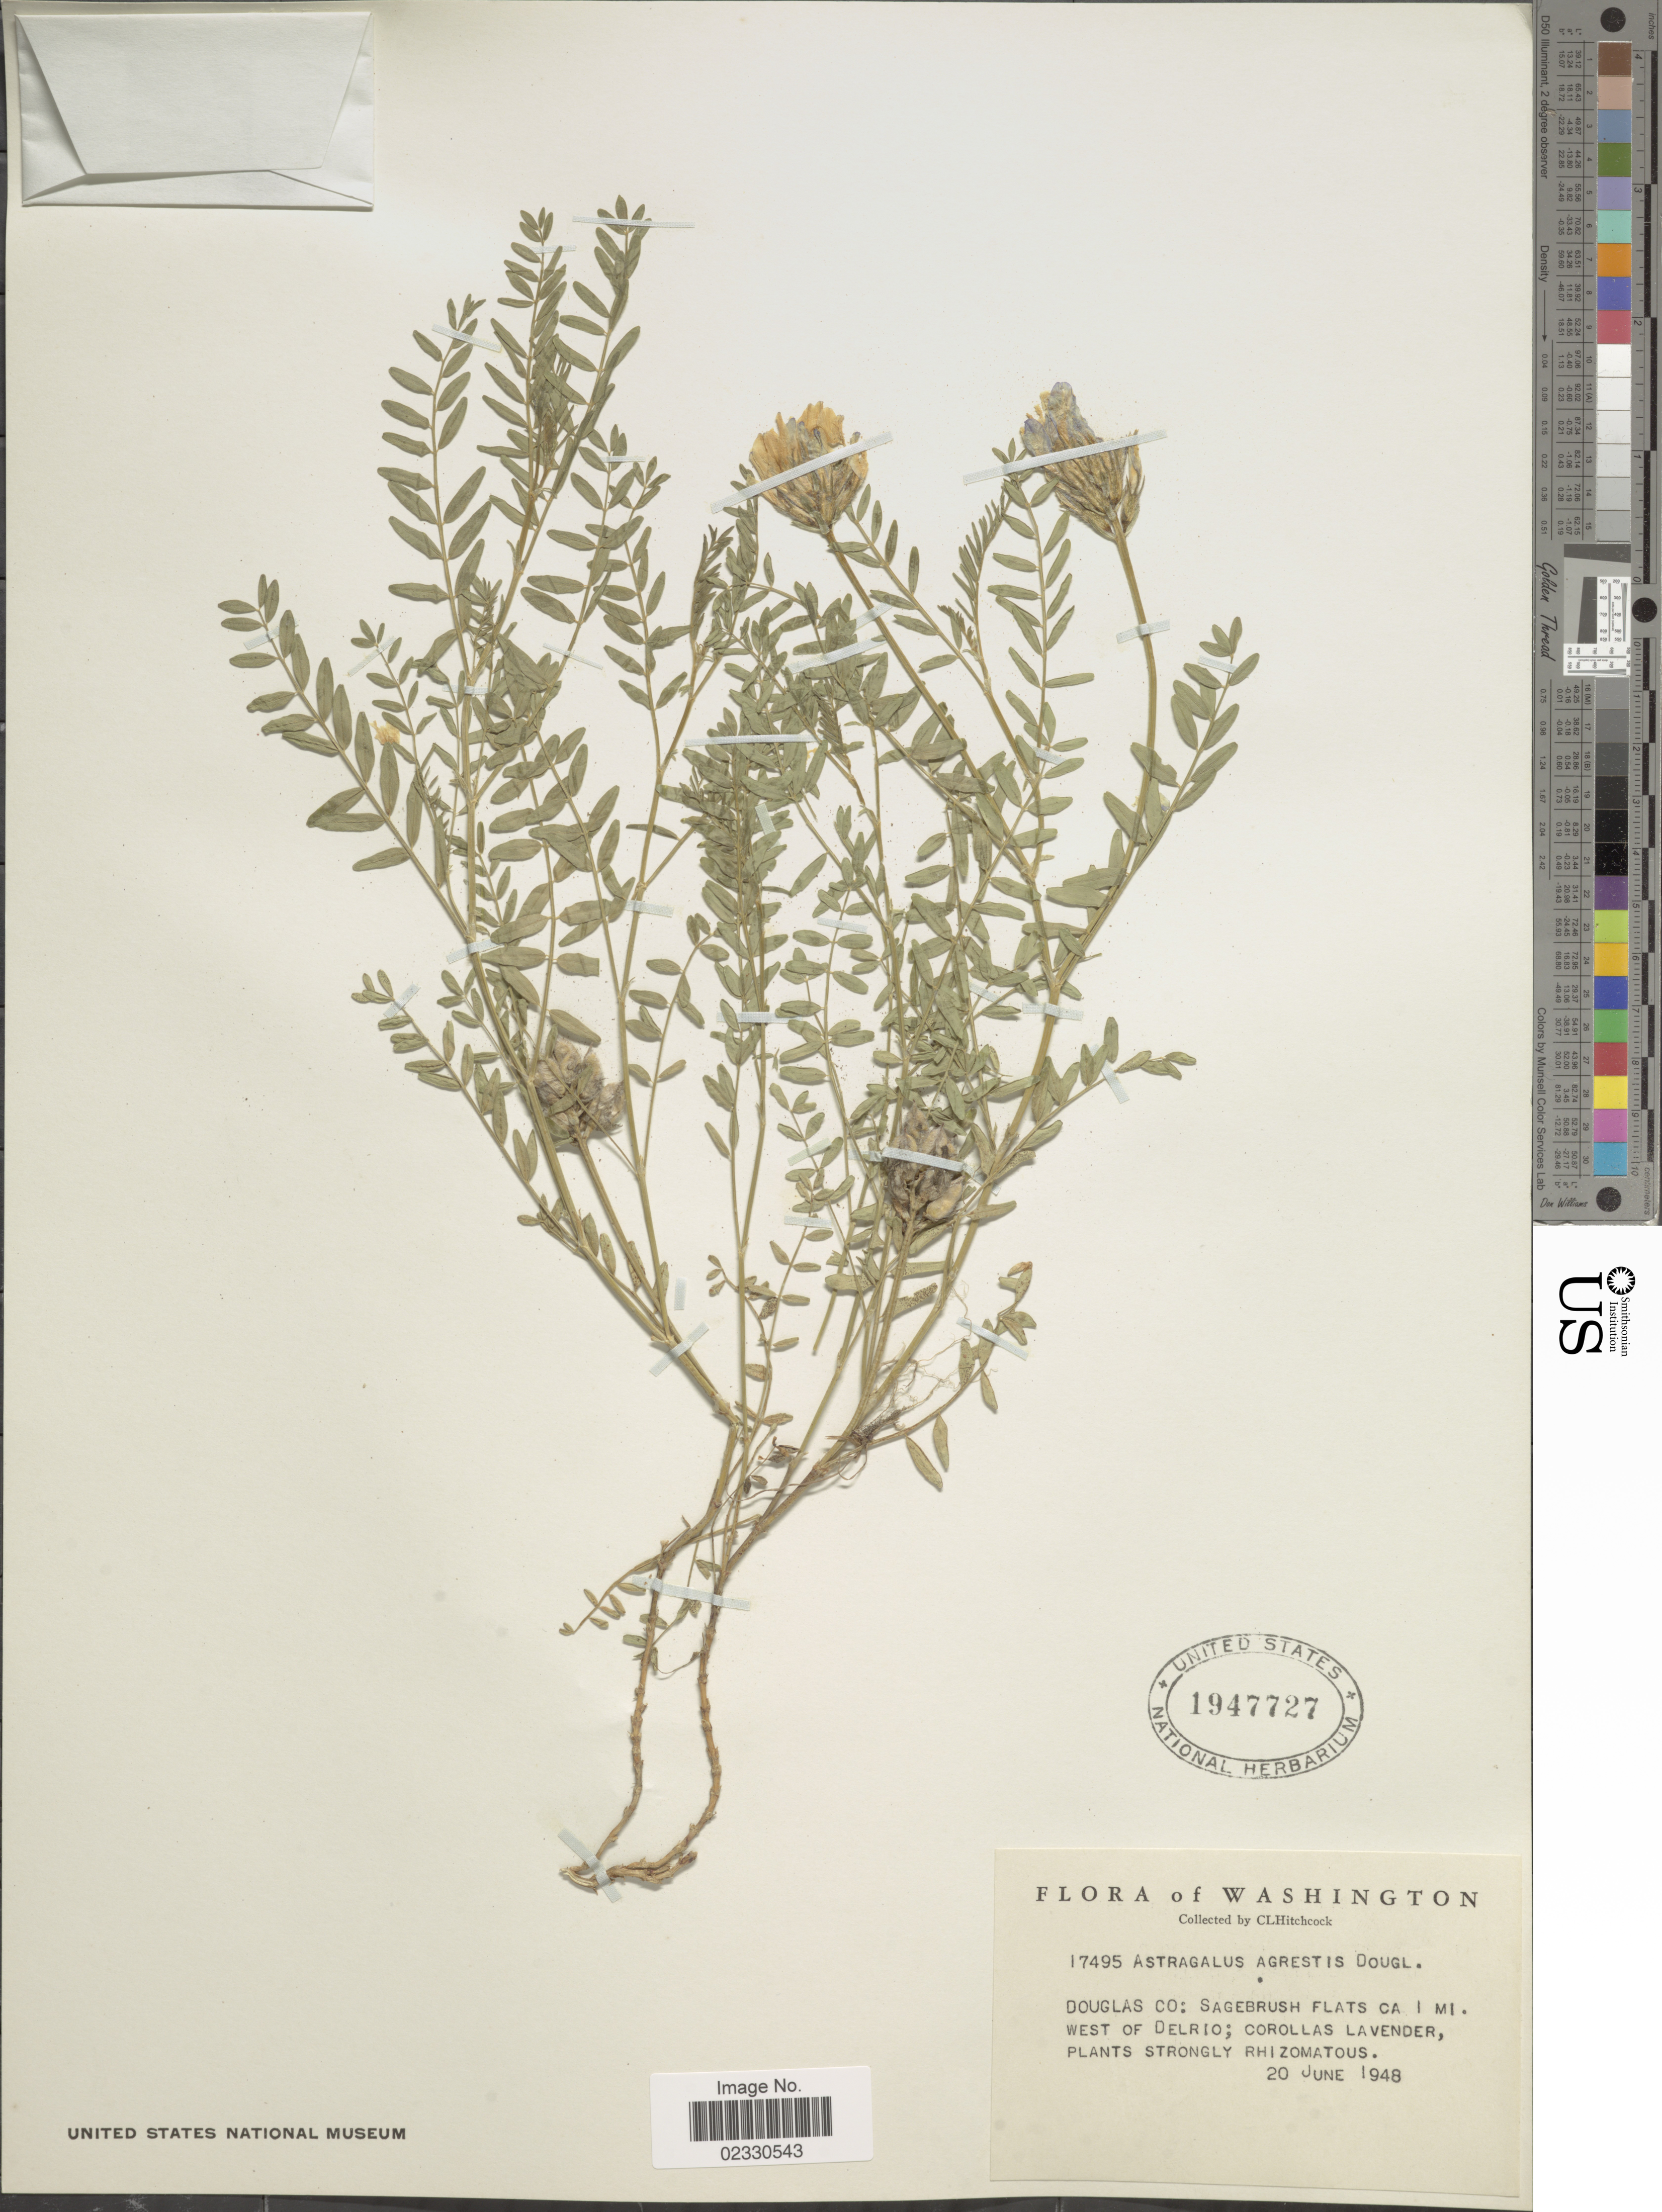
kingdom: Plantae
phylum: Tracheophyta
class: Magnoliopsida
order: Fabales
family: Fabaceae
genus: Astragalus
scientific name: Astragalus dasyglottis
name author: DC.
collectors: C. L. Hitchcock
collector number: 17495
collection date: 1948-06-20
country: United States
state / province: Washington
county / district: Douglas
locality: Douglas Co: Sagebrush Flats 1 mi west of Delrio, Corollas Lavender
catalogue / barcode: US 1947727